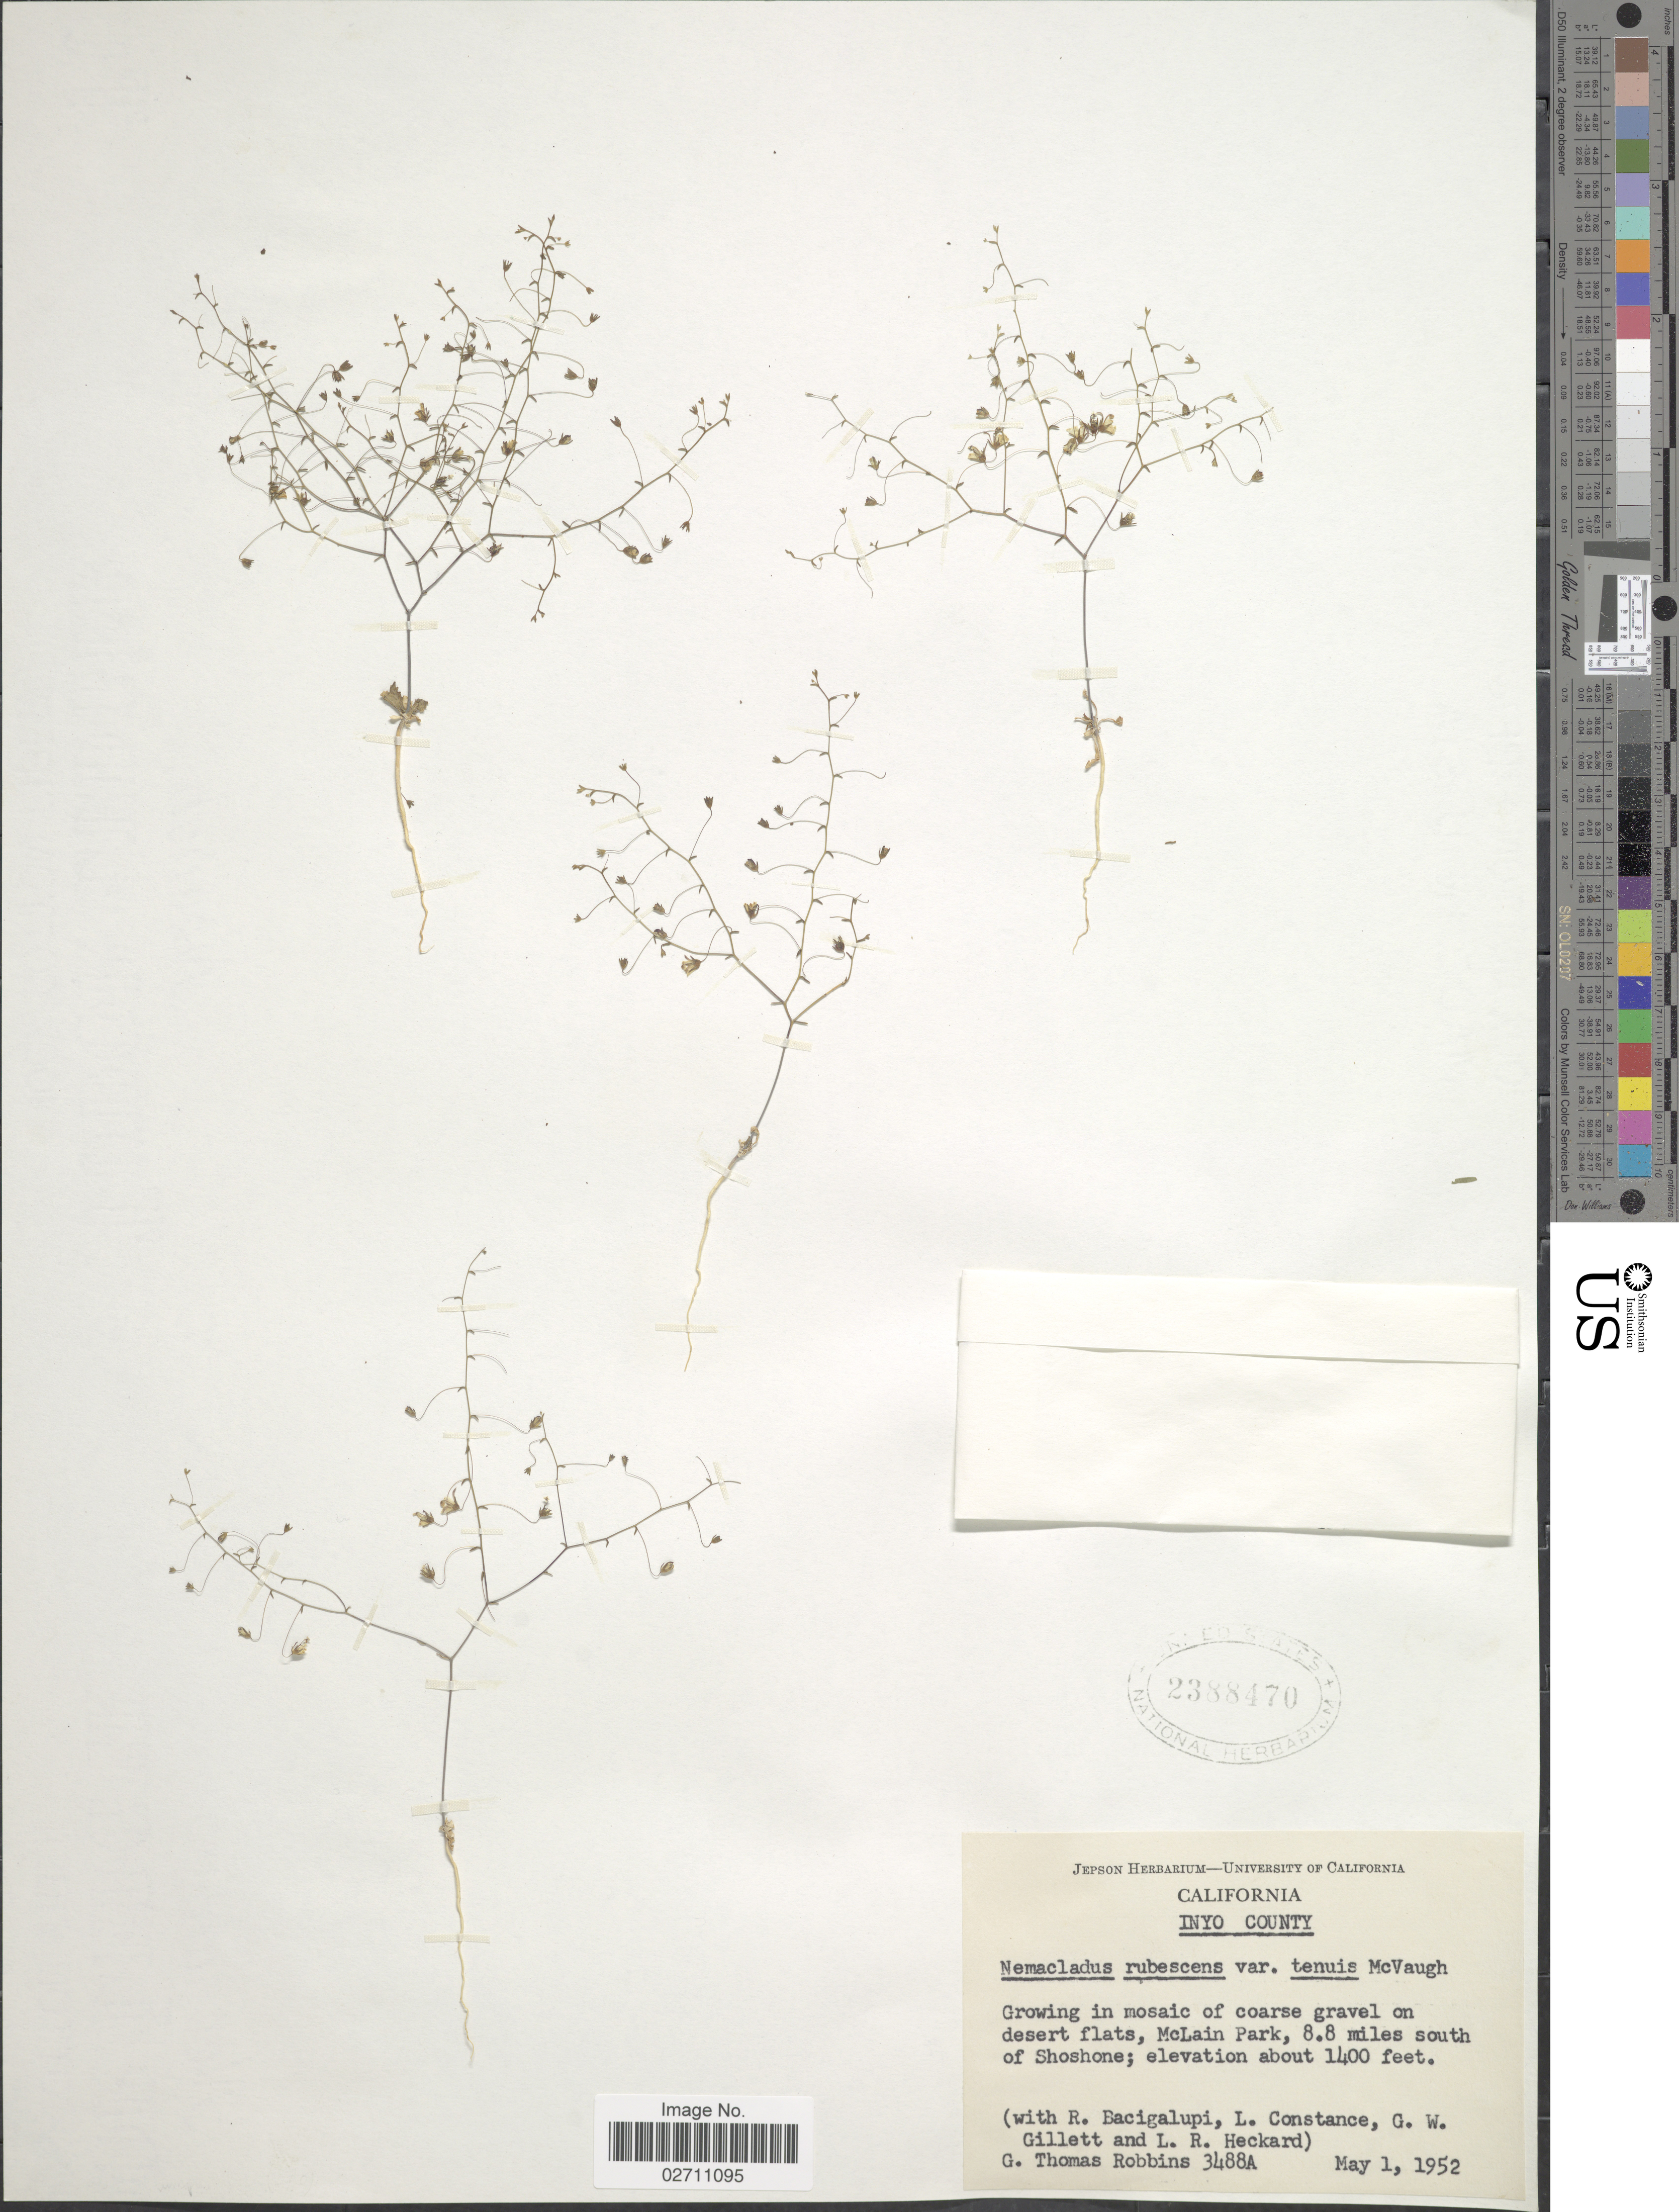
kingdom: Plantae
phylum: Tracheophyta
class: Magnoliopsida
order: Asterales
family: Campanulaceae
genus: Nemacladus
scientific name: Nemacladus tenuis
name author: (McVaugh) Morin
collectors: G. T. Robbins, R. Bacigalupi, L. Constance, G. Gillett & L. R. Heckard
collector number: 3488A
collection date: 1952-05-01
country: United States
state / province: California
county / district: Inyo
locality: Inyo County, McLain Park, 8.8 miles south of Shoshone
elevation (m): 427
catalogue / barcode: US 2388470